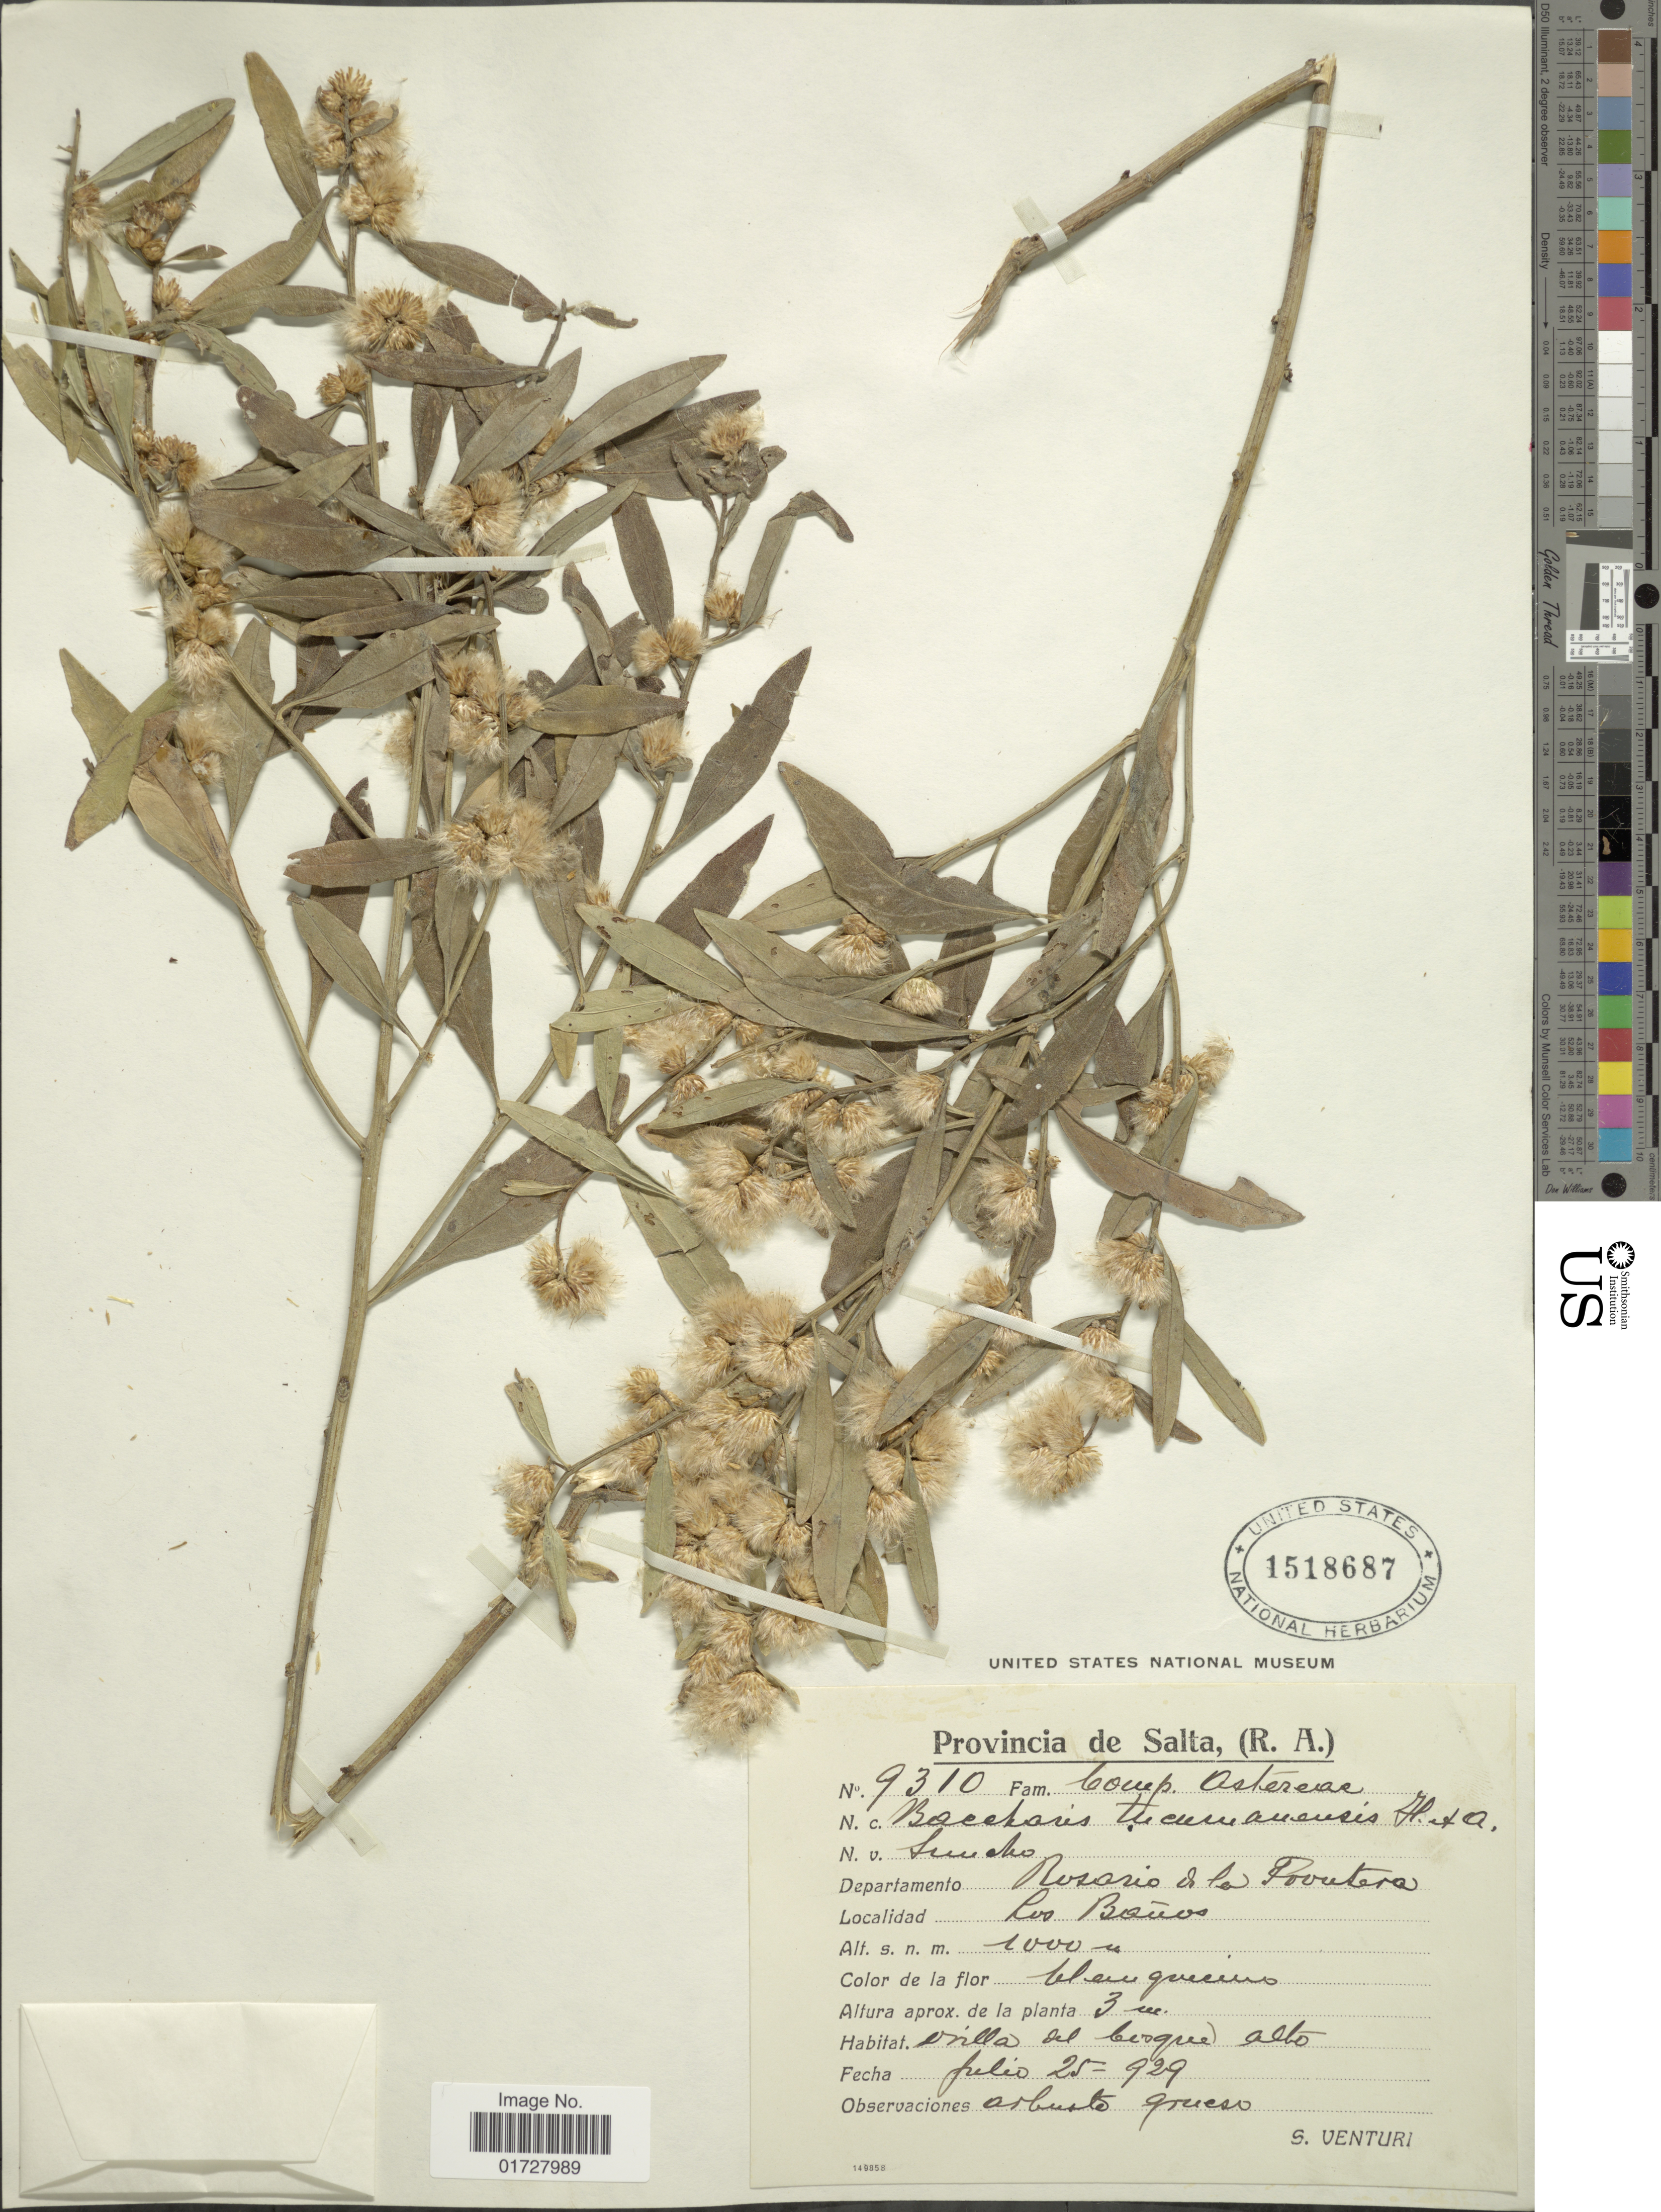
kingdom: Plantae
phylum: Tracheophyta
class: Magnoliopsida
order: Asterales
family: Asteraceae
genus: Baccharis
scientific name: Baccharis tucumanensis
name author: Hook. & Arn.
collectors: S. Venturi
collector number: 9310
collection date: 1929-07-25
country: Argentina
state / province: Salta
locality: Departametno Rosario de la Frontera, Los Banos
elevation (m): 1000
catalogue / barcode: US 1518687